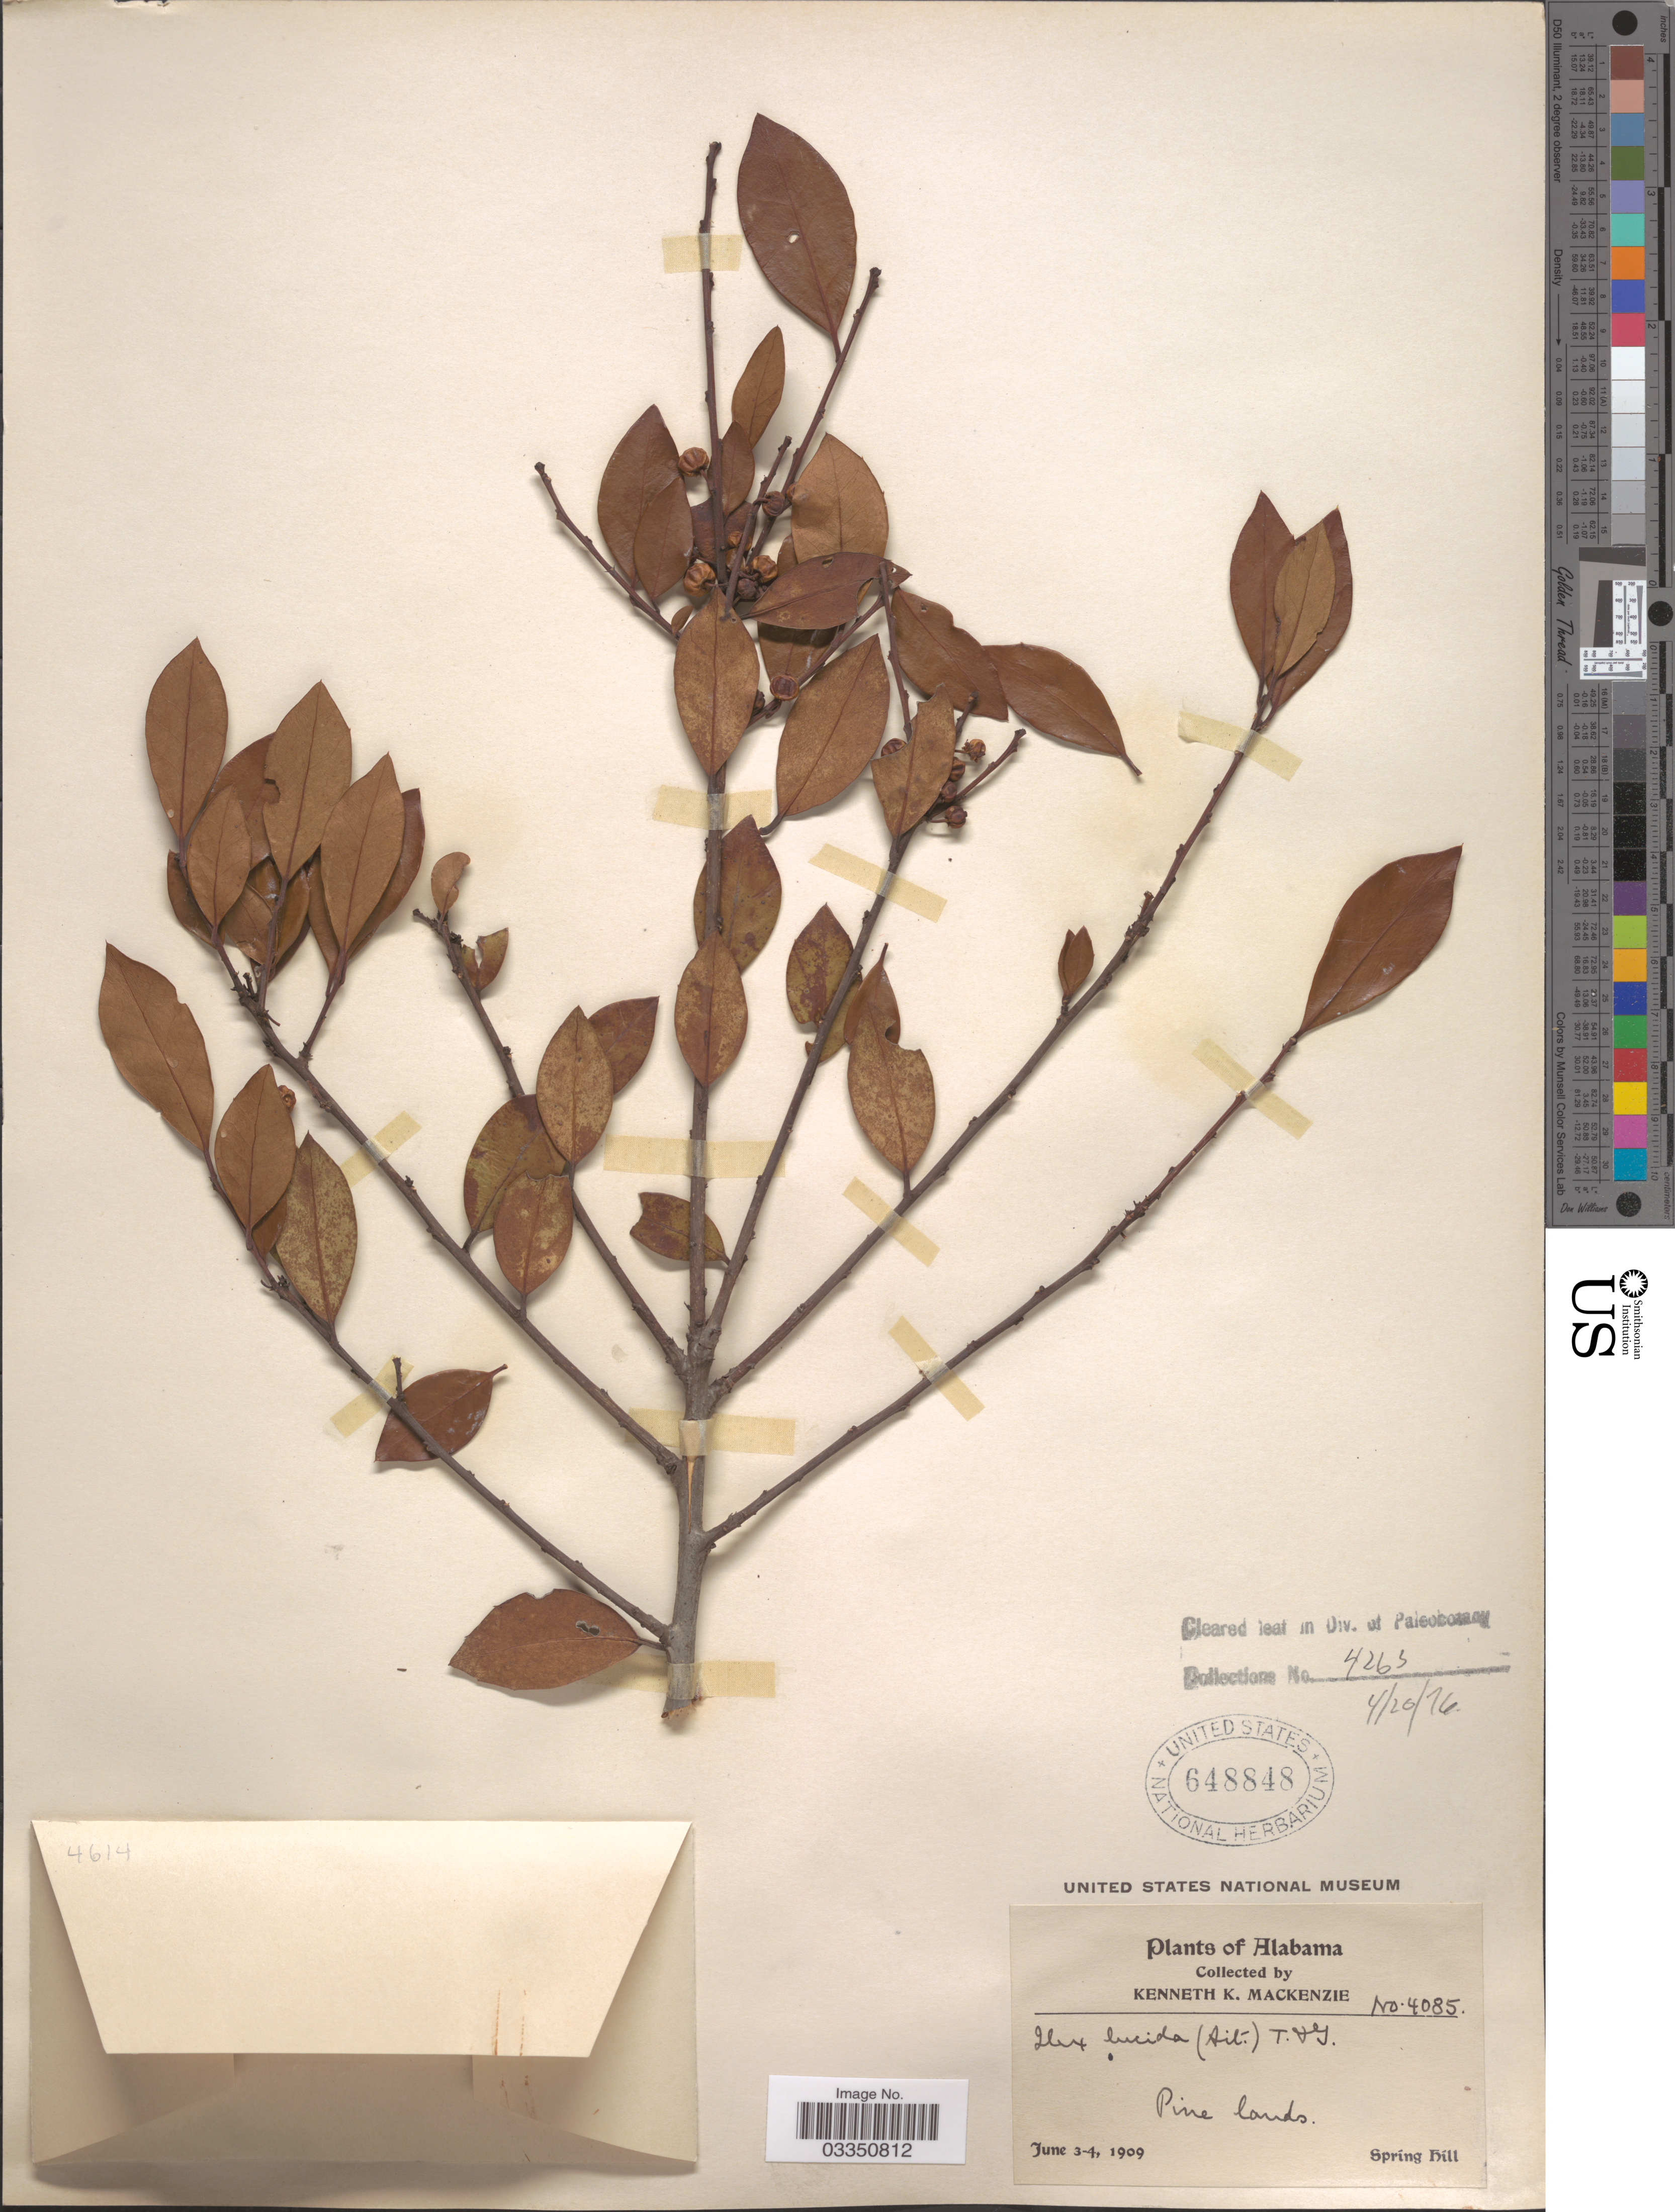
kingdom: Plantae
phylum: Tracheophyta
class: Magnoliopsida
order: Aquifoliales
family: Aquifoliaceae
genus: Ilex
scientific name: Ilex sp.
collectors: K. K. Mackenzie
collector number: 4085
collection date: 1909-06-03/1909-06-04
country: United States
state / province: Alabama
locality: Spring Hill.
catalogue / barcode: US 648848